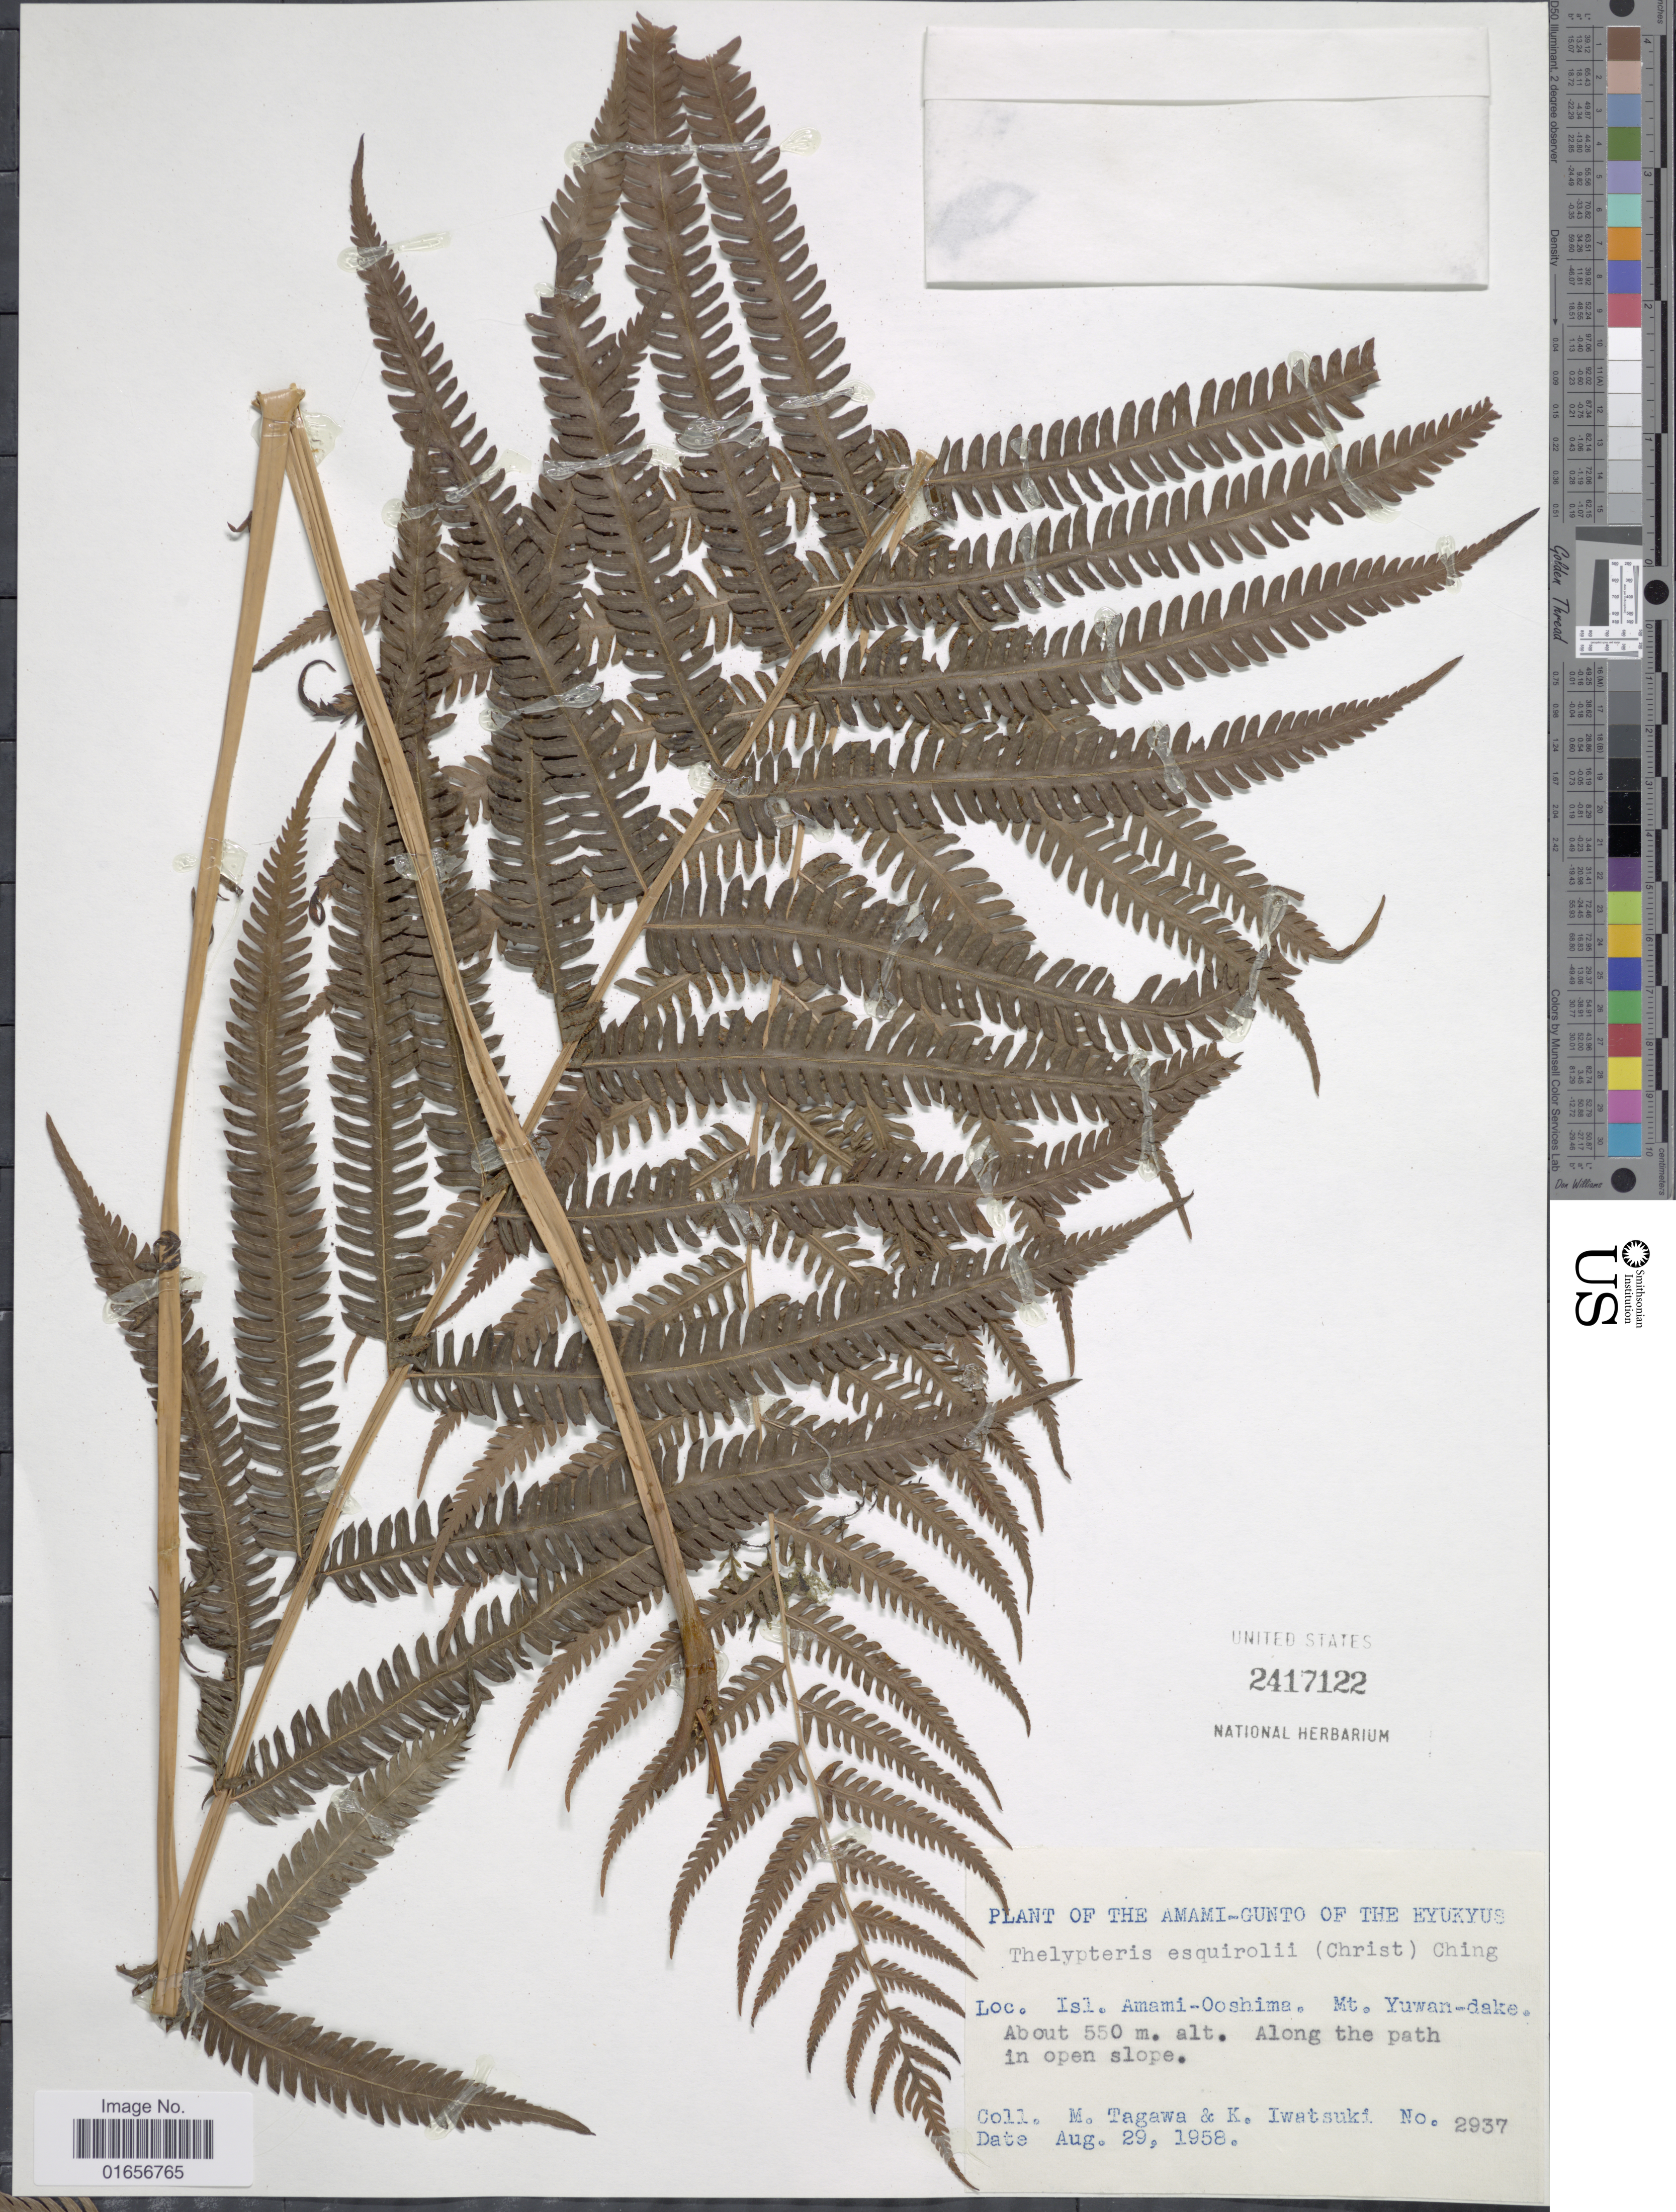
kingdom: Plantae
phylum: Tracheophyta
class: Polypodiopsida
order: Polypodiales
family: Thelypteridaceae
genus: Pseudocyclosorus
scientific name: Pseudocyclosorus esquirolii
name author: (Christ) Ching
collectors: A. Tagawa & K. Iwatsuki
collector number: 2937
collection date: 1958-08-29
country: Japan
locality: Amami-Gunto of the Ryukyus, Isl. Amami- Ooshima, Mt. Yuwan- dake.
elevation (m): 550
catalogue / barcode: US 2417122